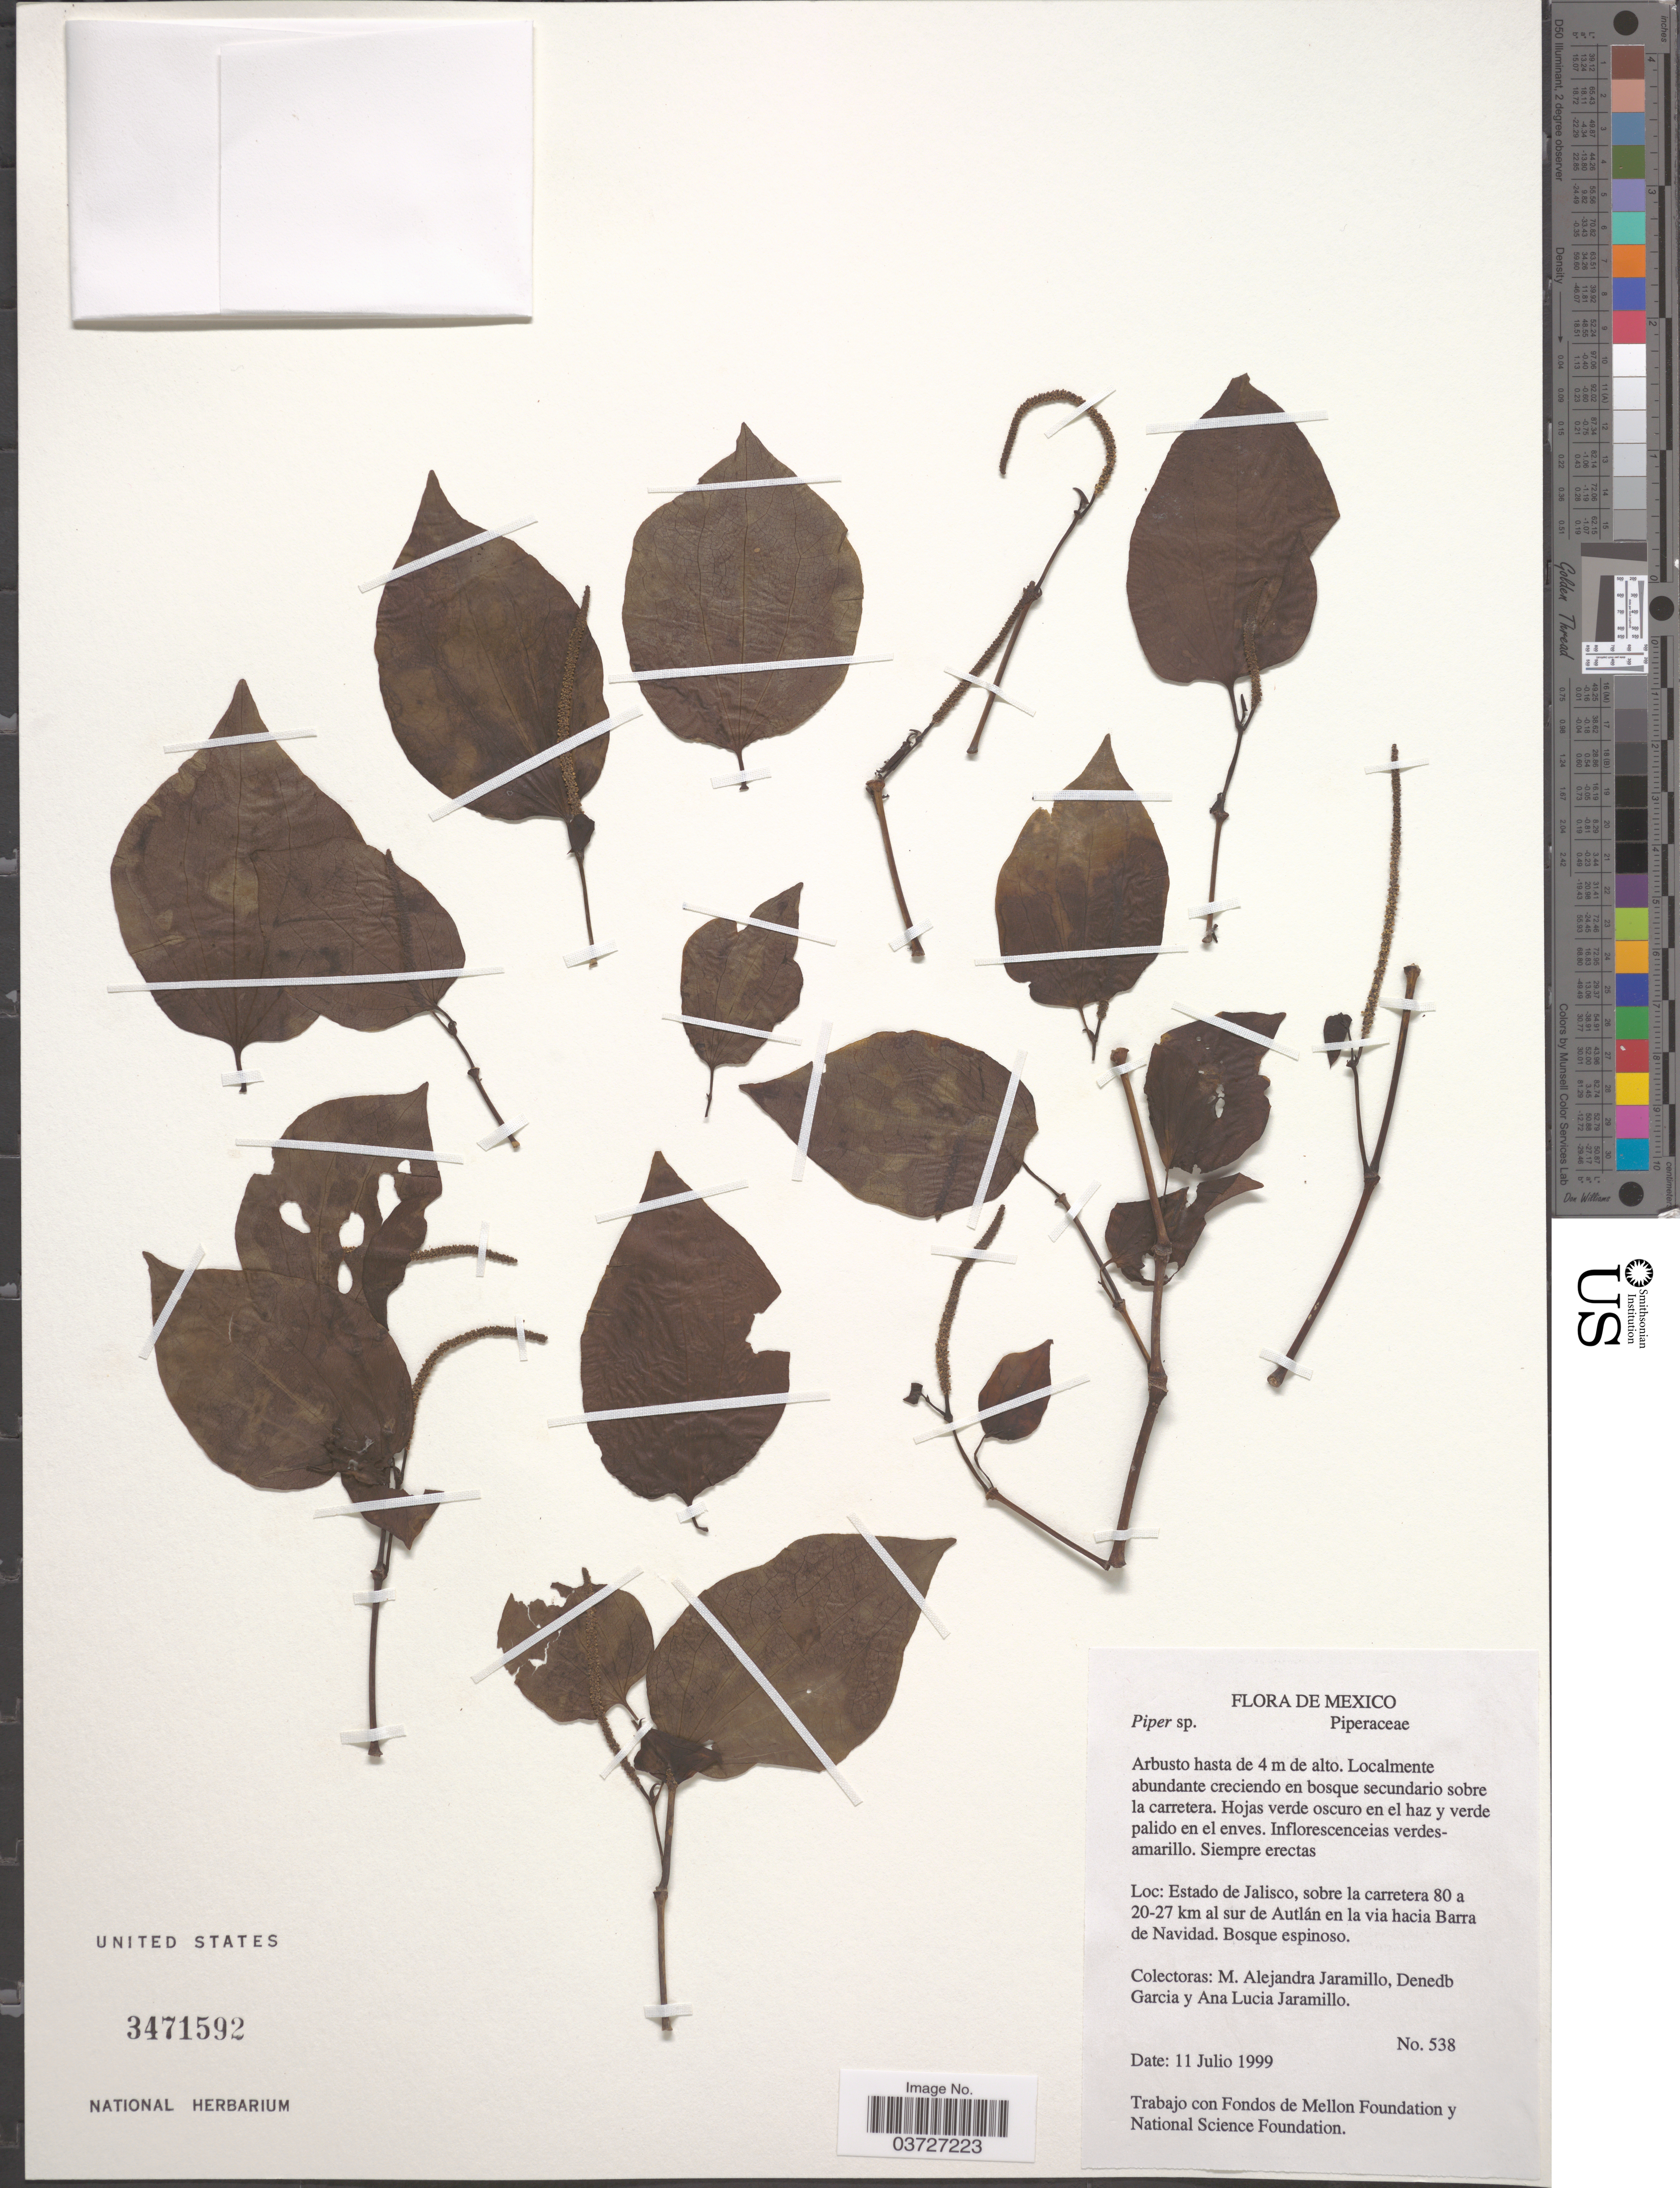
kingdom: Plantae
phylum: Tracheophyta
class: Magnoliopsida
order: Piperales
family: Piperaceae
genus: Piper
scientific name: Piper sp.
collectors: M. A. Jaramillo, D. Garcia & A. Jaramillo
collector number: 538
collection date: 1999-07-11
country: Mexico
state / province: Jalisco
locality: Sobre la carretera 80 a 20-27 km al sur de Autlán en la via hacia Barra de Navidad.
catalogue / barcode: US 3471592